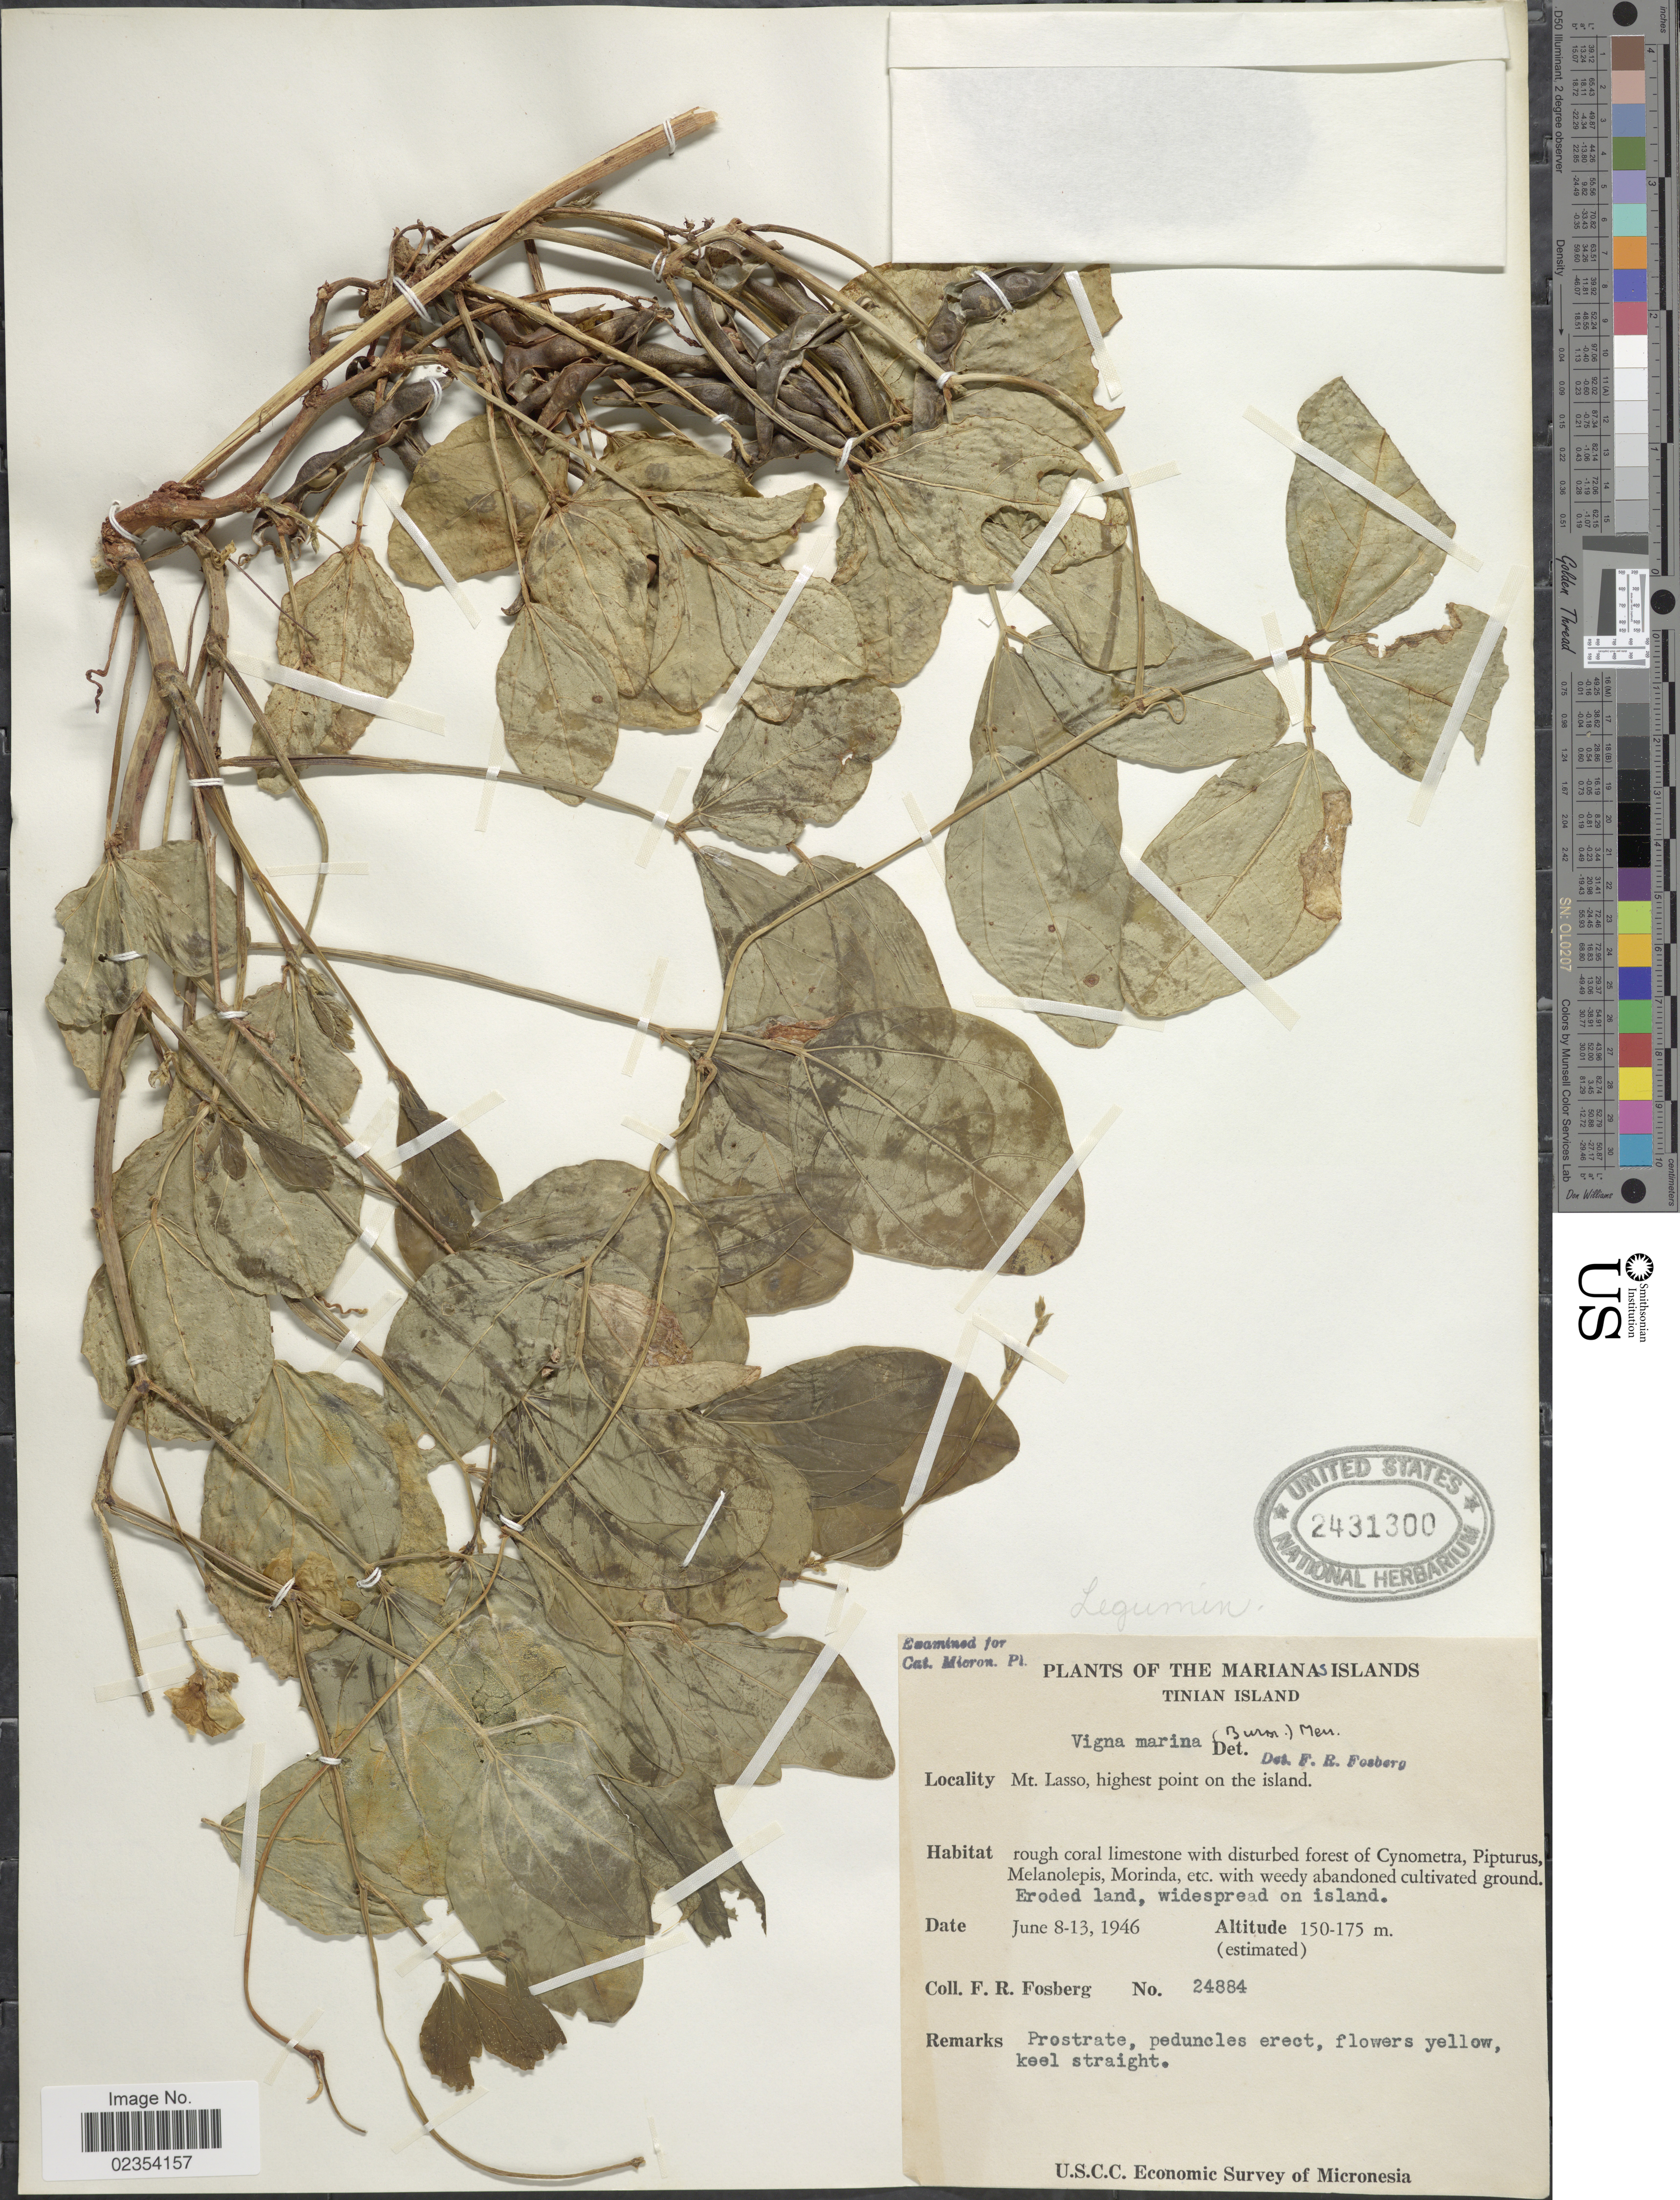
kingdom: Plantae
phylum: Tracheophyta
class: Magnoliopsida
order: Fabales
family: Fabaceae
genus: Vigna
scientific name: Vigna marina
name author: (Burm.) Merr.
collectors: F. R. Fosberg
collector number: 24884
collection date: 1946-06-08/1946-06-13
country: Northern Mariana Islands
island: Tinian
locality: Tinian Island, Mt. Lasso, highest point on the island, with weedy abandoned cultivated ground, eroded land, widespread on island.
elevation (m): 150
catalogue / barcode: US 2431300